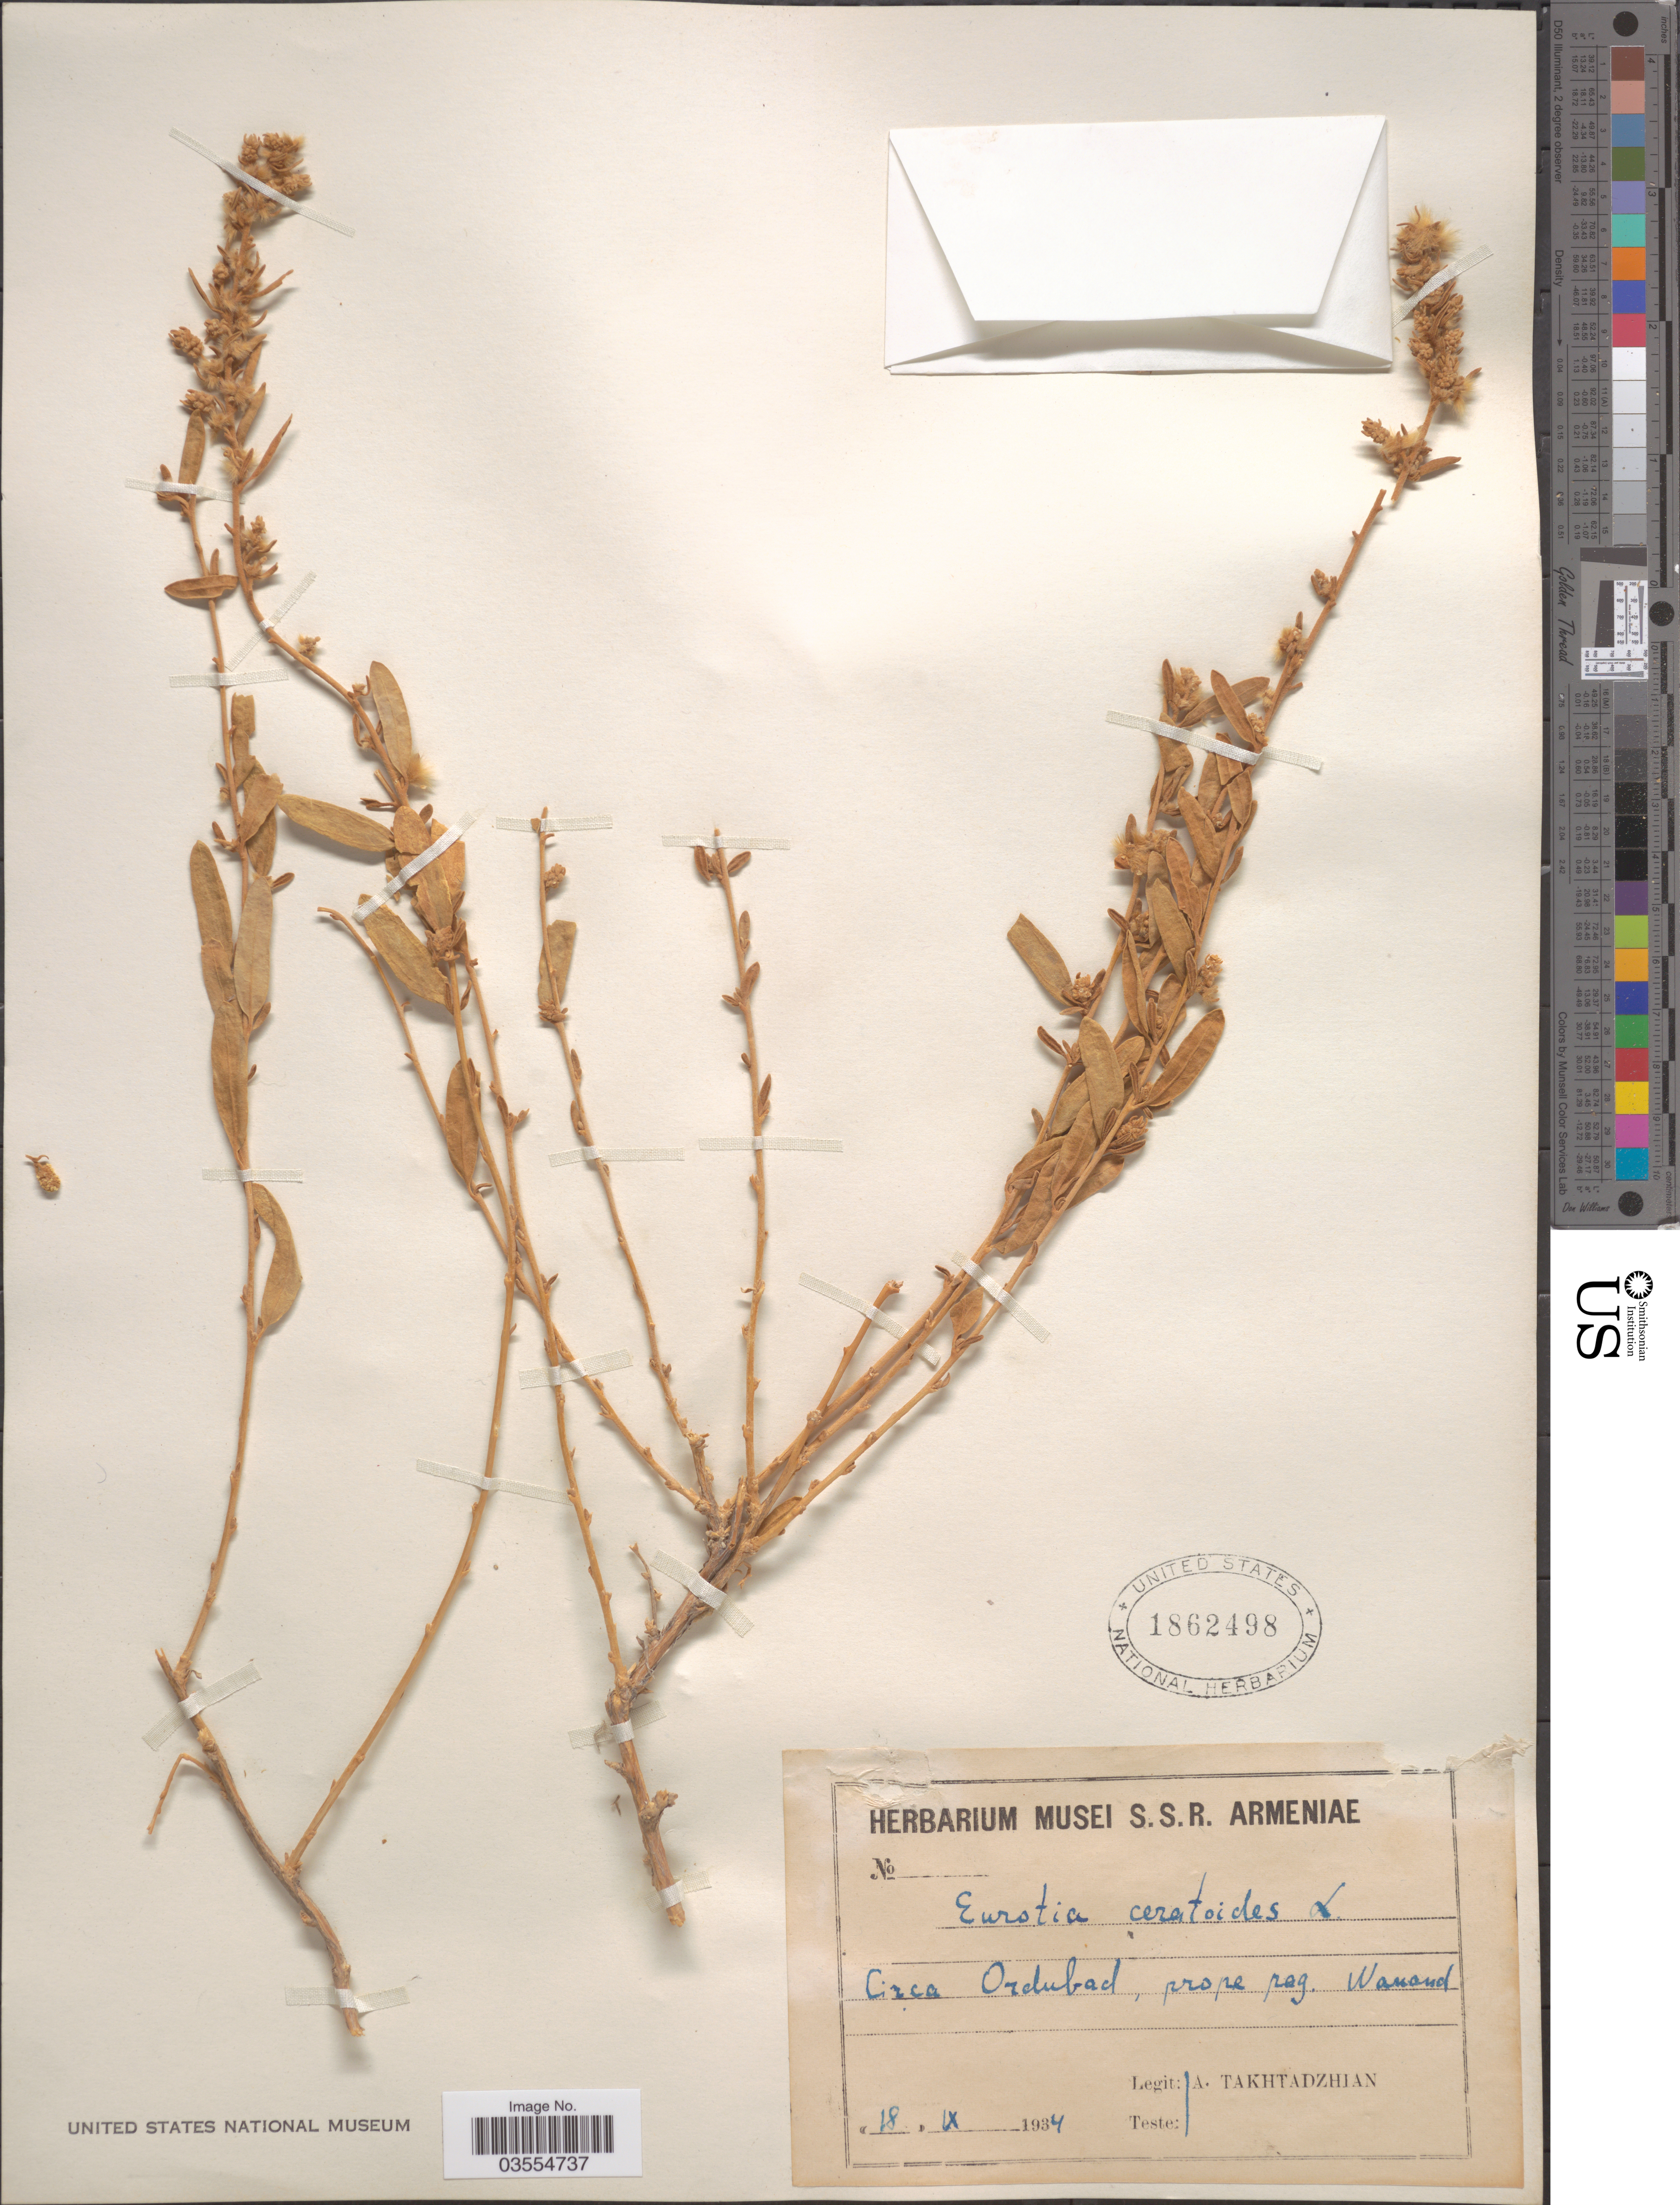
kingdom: Plantae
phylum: Tracheophyta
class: Magnoliopsida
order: Caryophyllales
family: Amaranthaceae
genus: Krascheninnikovia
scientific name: Krascheninnikovia ceratoides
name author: (L.) Gueldenst.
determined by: U.S. National Herbarium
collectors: A. Takhtadzhian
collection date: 1934-09-18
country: Armenia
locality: Circa Ordubad, prope pag. Wanand [interpreted].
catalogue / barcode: US 1862498